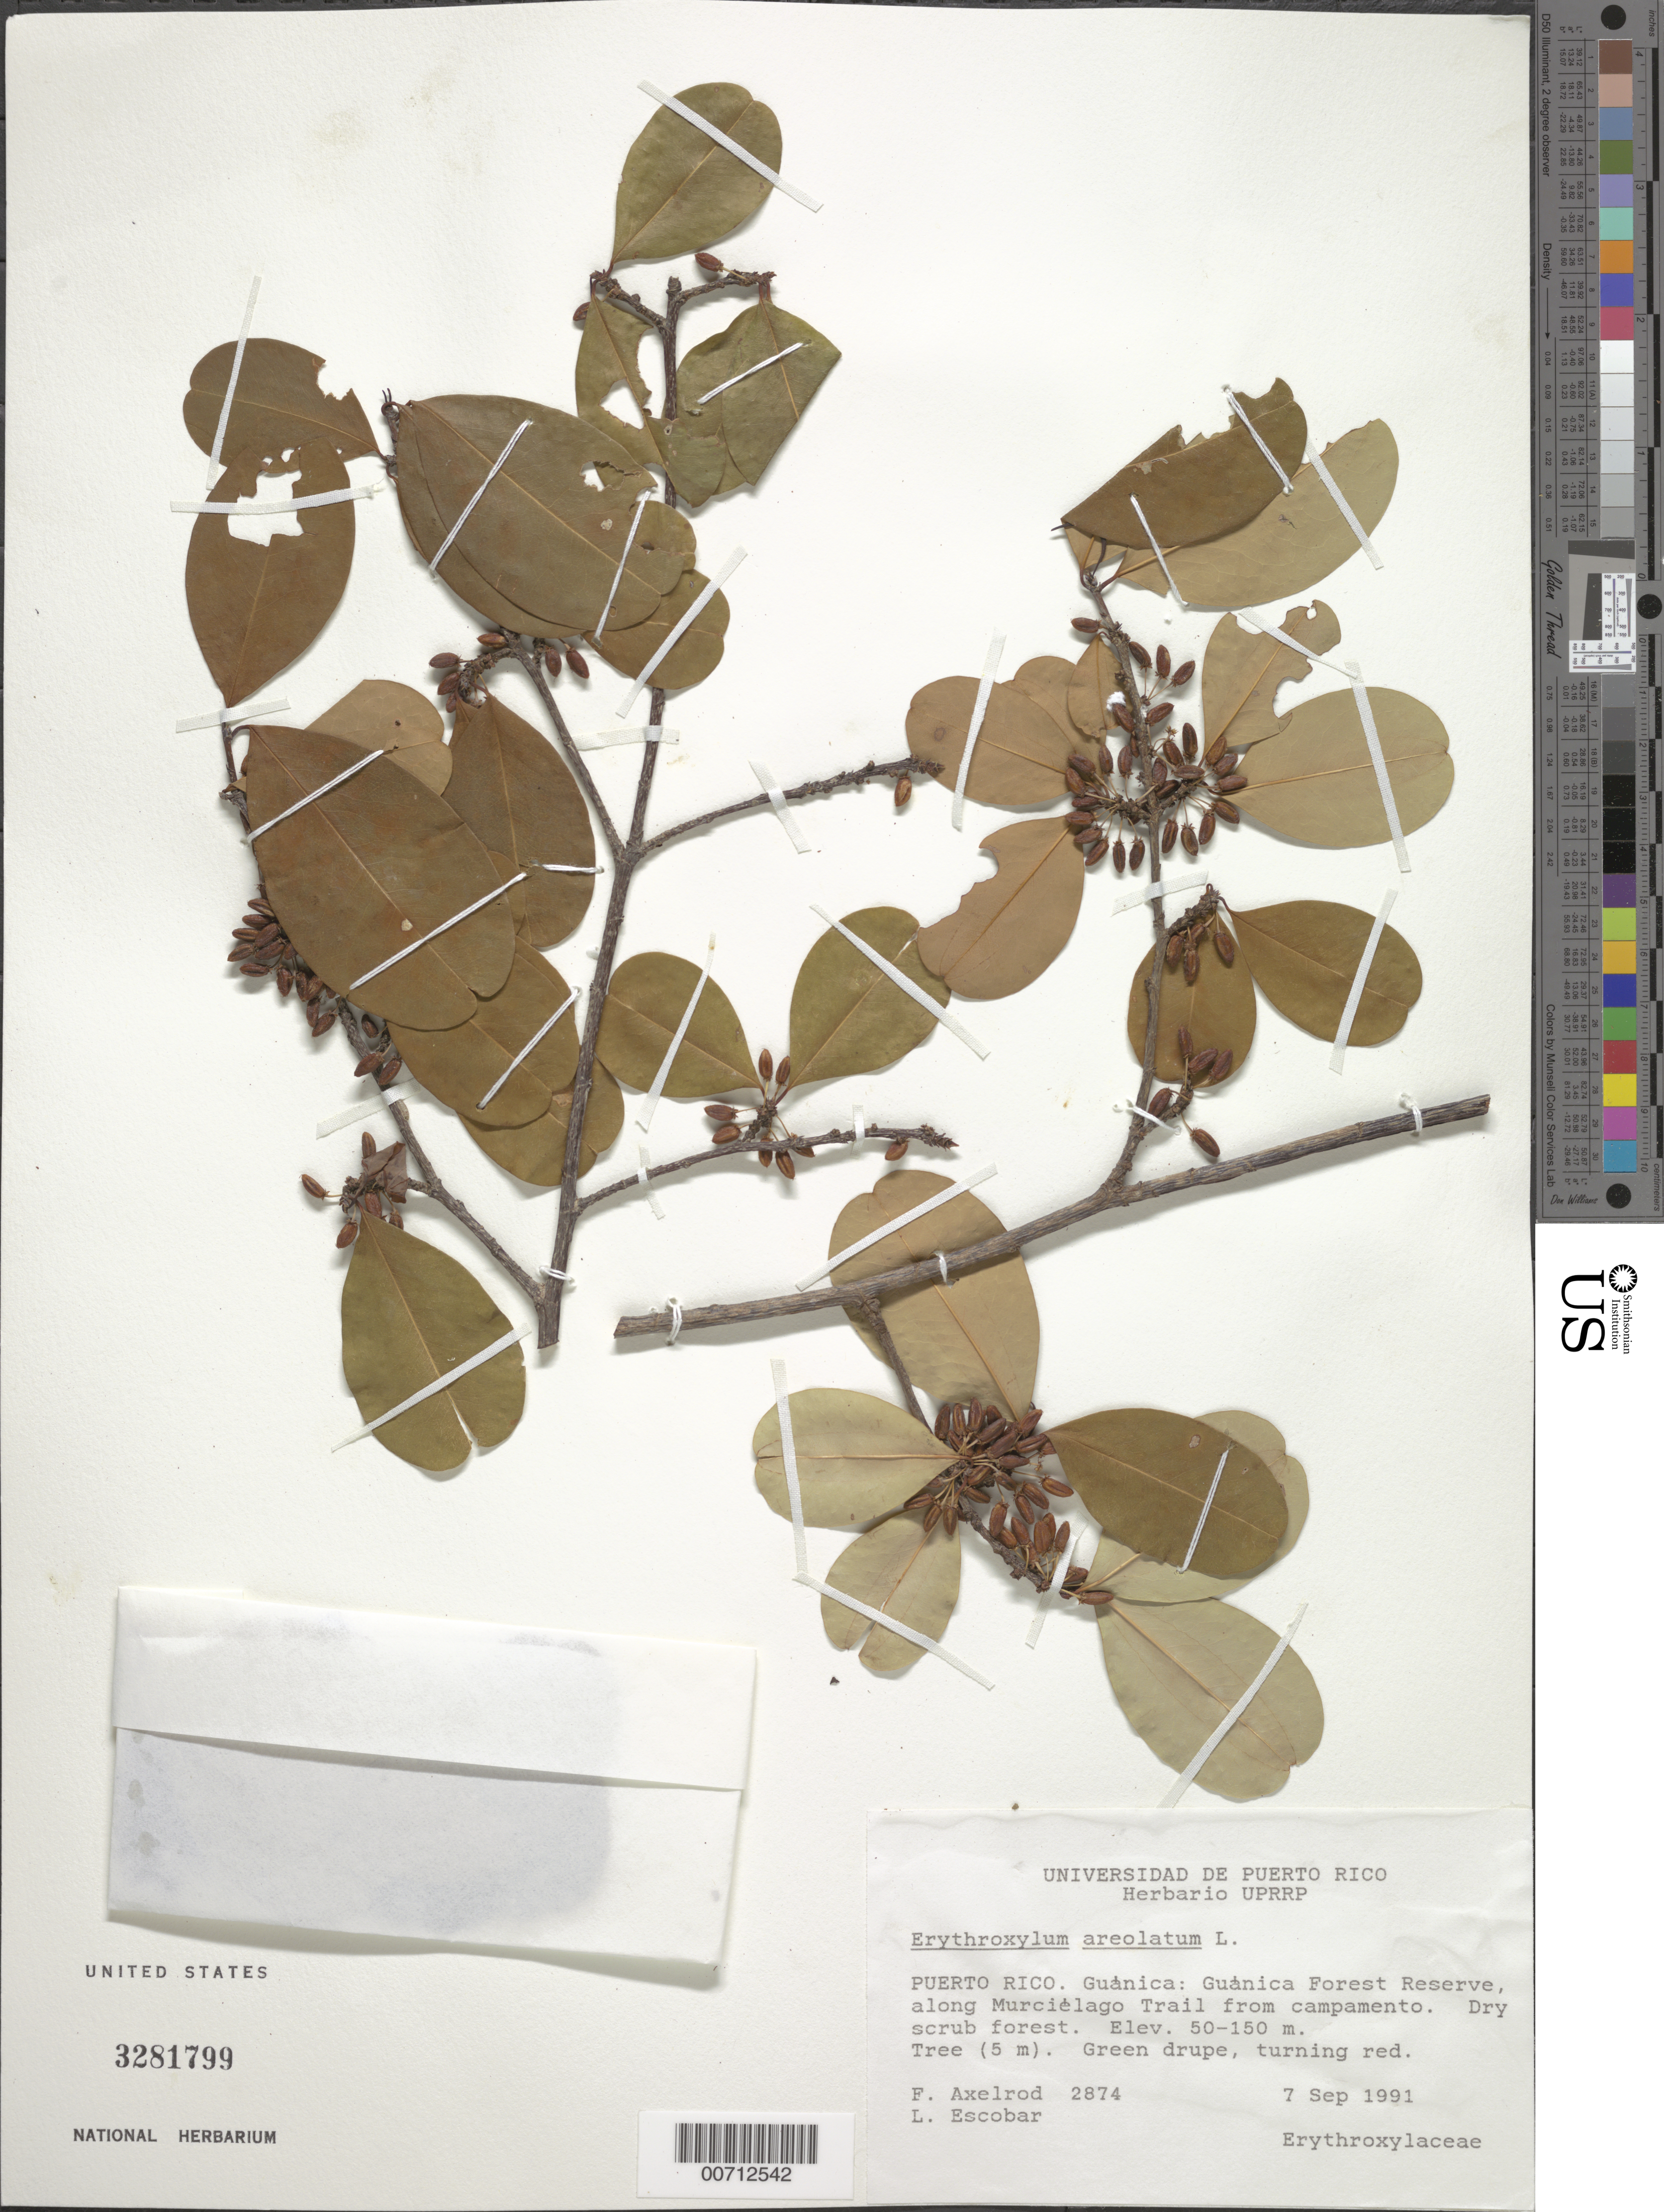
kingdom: Plantae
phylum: Tracheophyta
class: Magnoliopsida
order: Malpighiales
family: Erythroxylaceae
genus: Erythroxylum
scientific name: Erythroxylum aerolatum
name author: L.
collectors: F. S. Axelrod & L. Escobar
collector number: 2874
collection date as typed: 07 Sep 1991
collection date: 1991-09-07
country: Puerto Rico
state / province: Guanica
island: Greater Antilles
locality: Guanica Forest Reserve, along Murcielago trail from campamento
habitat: Dry scrub forest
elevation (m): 50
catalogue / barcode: US 3281799